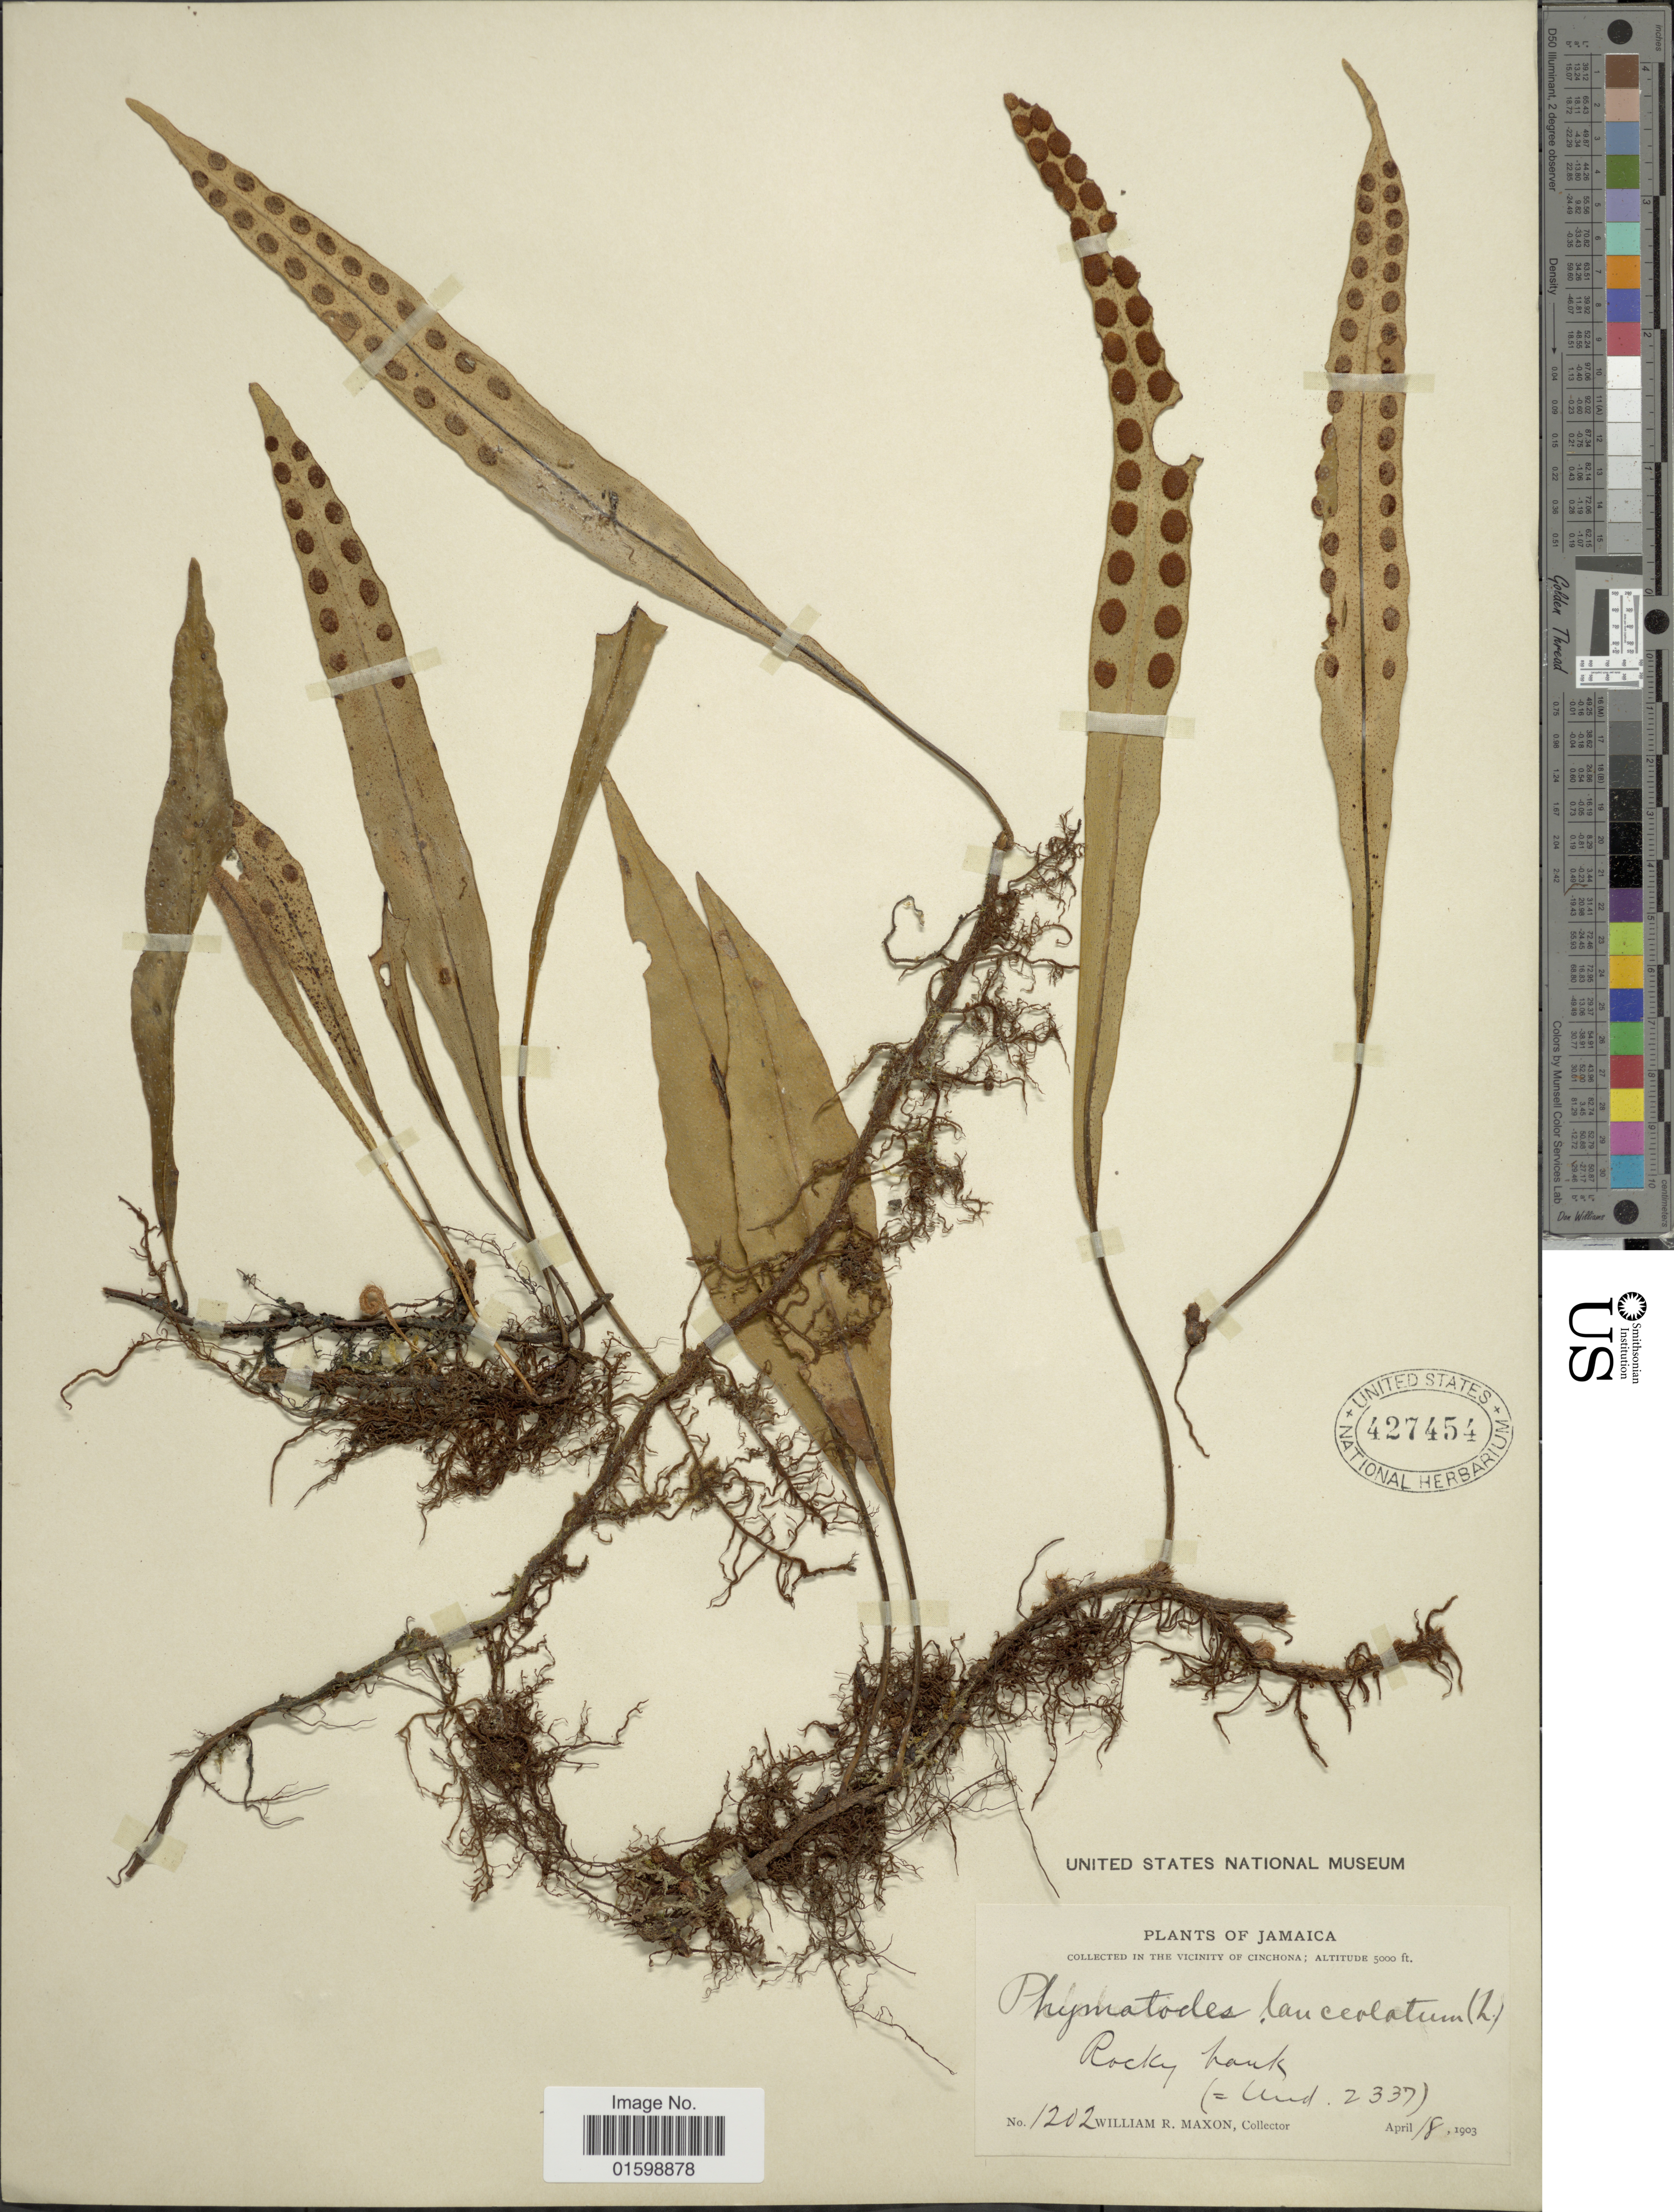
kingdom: Plantae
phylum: Tracheophyta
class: Polypodiopsida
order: Polypodiales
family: Polypodiaceae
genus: Pleopeltis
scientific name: Pleopeltis marginata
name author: A.R. Sm. & Tejero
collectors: W. R. Maxon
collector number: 1202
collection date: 1903-04-18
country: Jamaica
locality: Vicinity of Cinchona, rocky bank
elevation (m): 1524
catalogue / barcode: US 427454